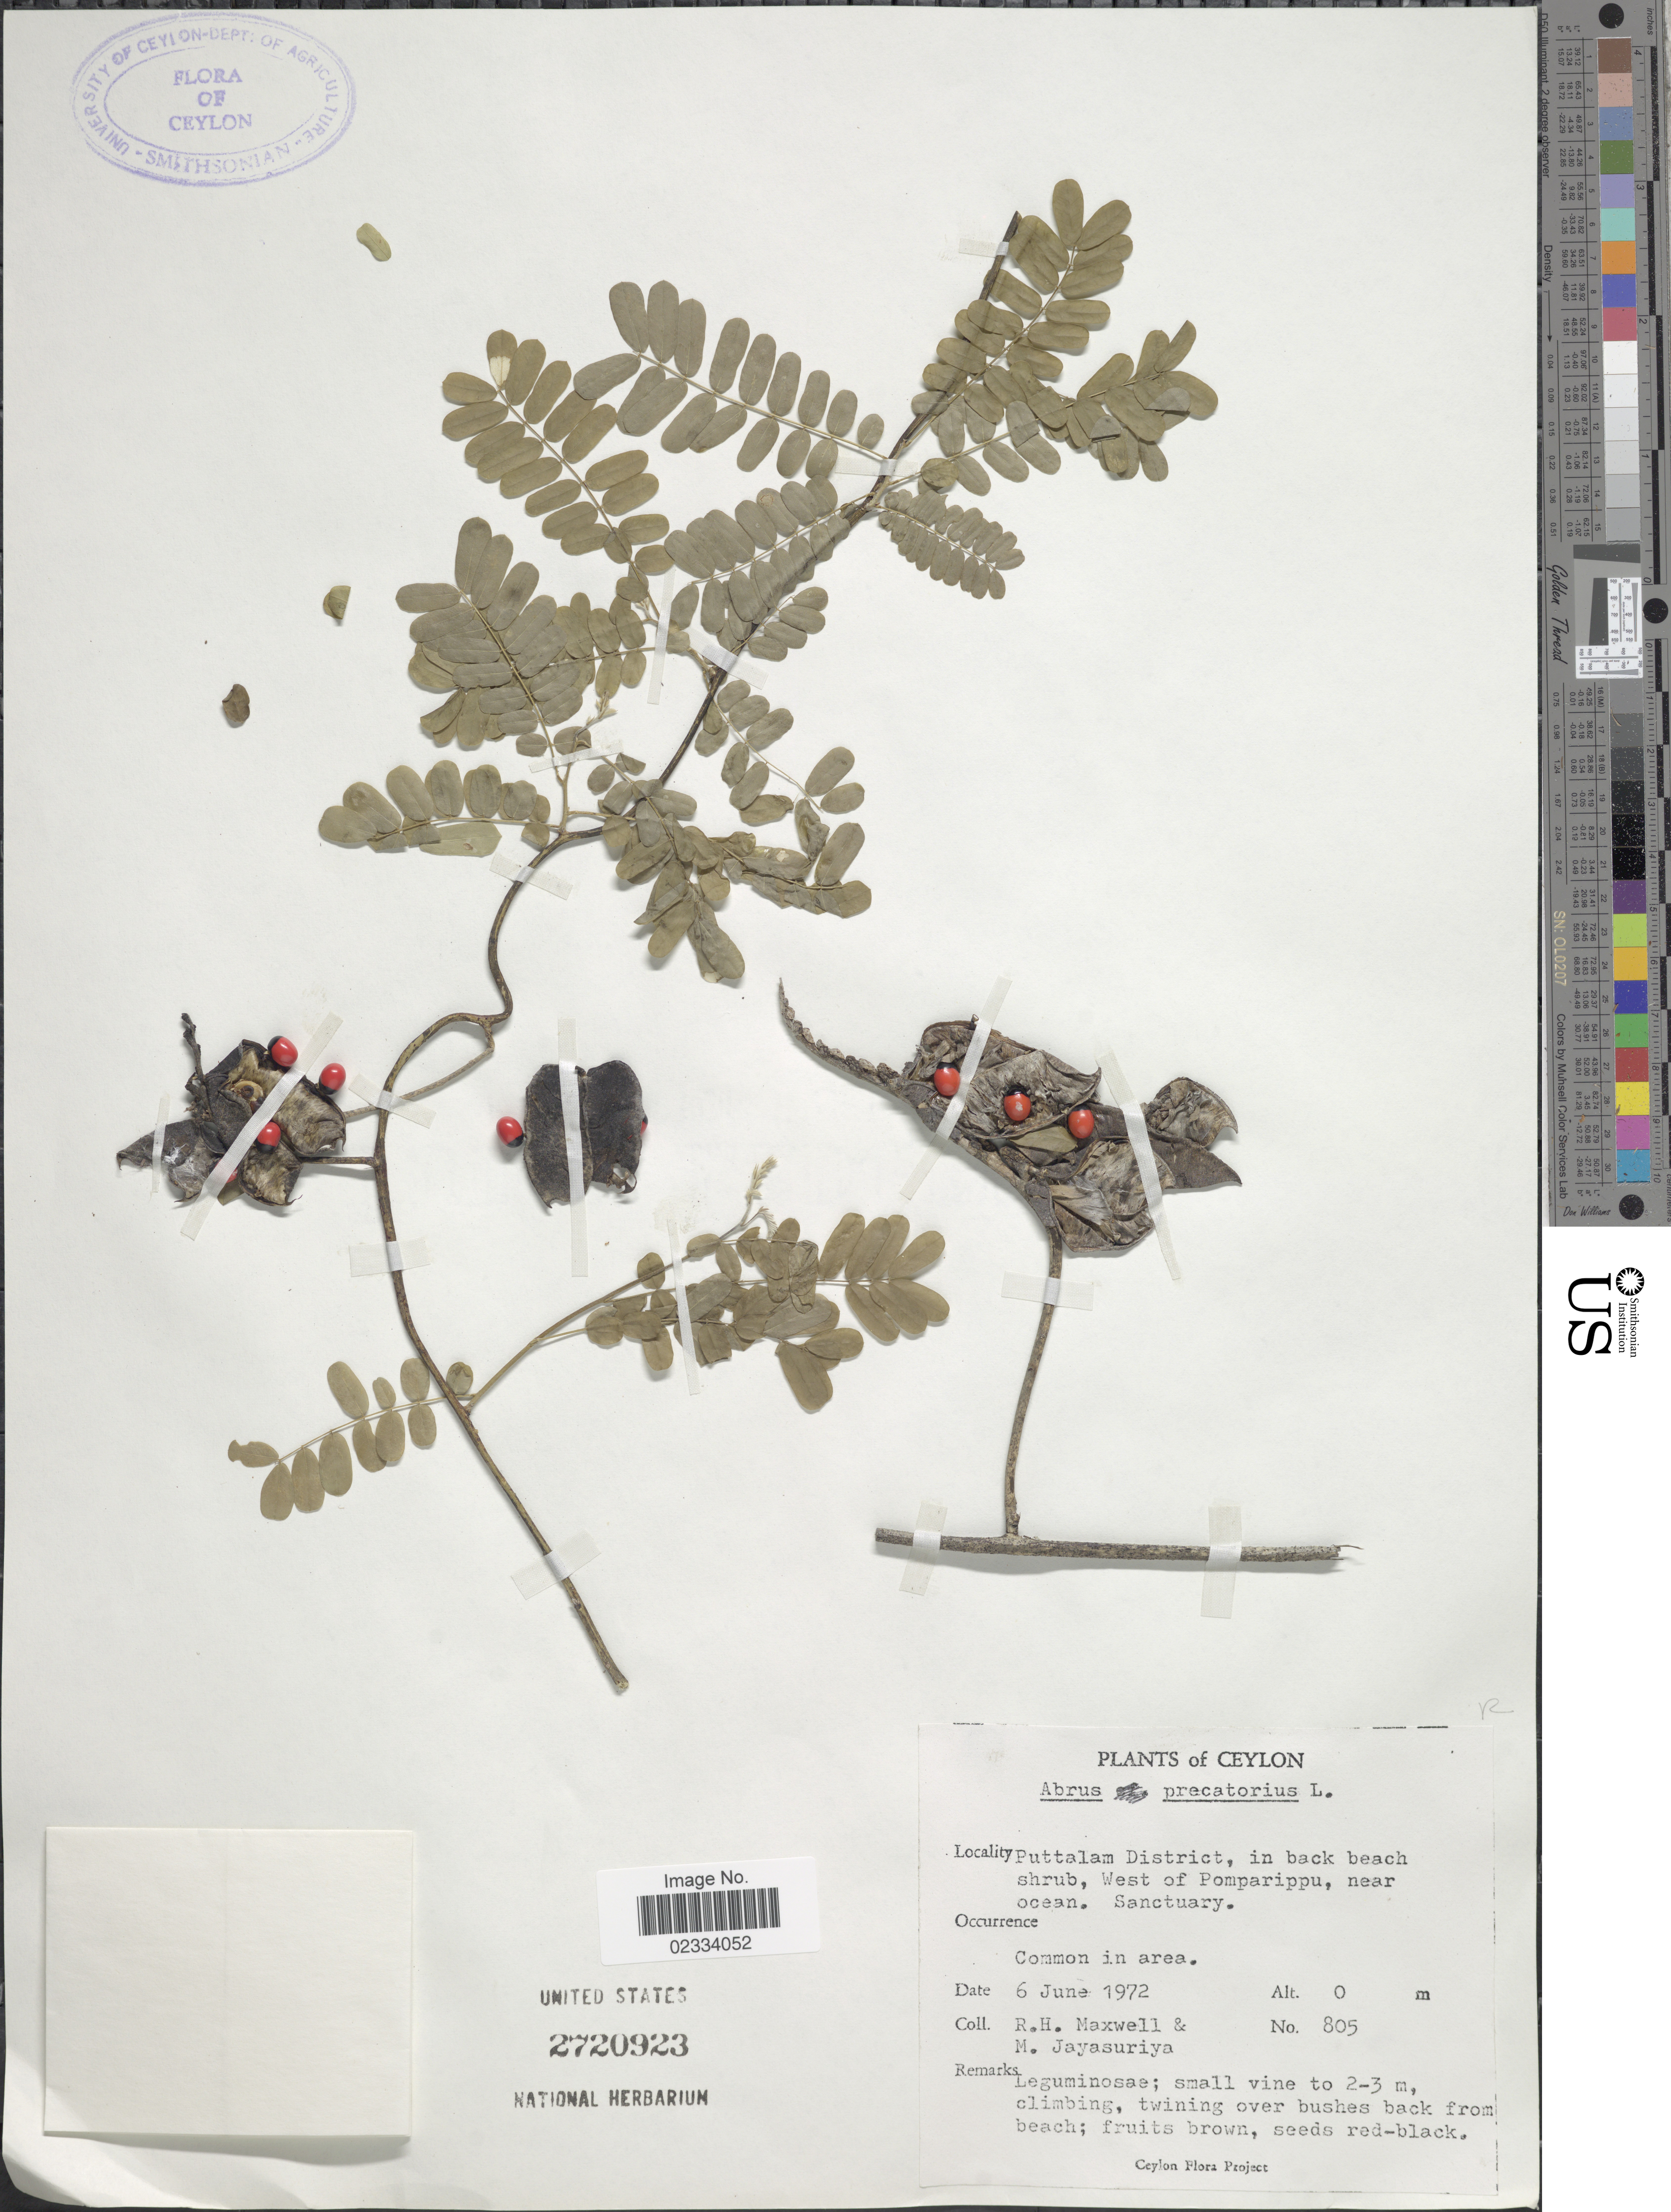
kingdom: Plantae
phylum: Tracheophyta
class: Magnoliopsida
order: Fabales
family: Fabaceae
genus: Abrus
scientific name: Abrus precatorius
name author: L.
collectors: R. Maxwell & M. Jayasuriya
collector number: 805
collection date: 1972-06-06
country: Sri Lanka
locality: Ceylon. Puttalam District, West of Pomparippu, near ocean. Sanctuary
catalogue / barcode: US 2729023